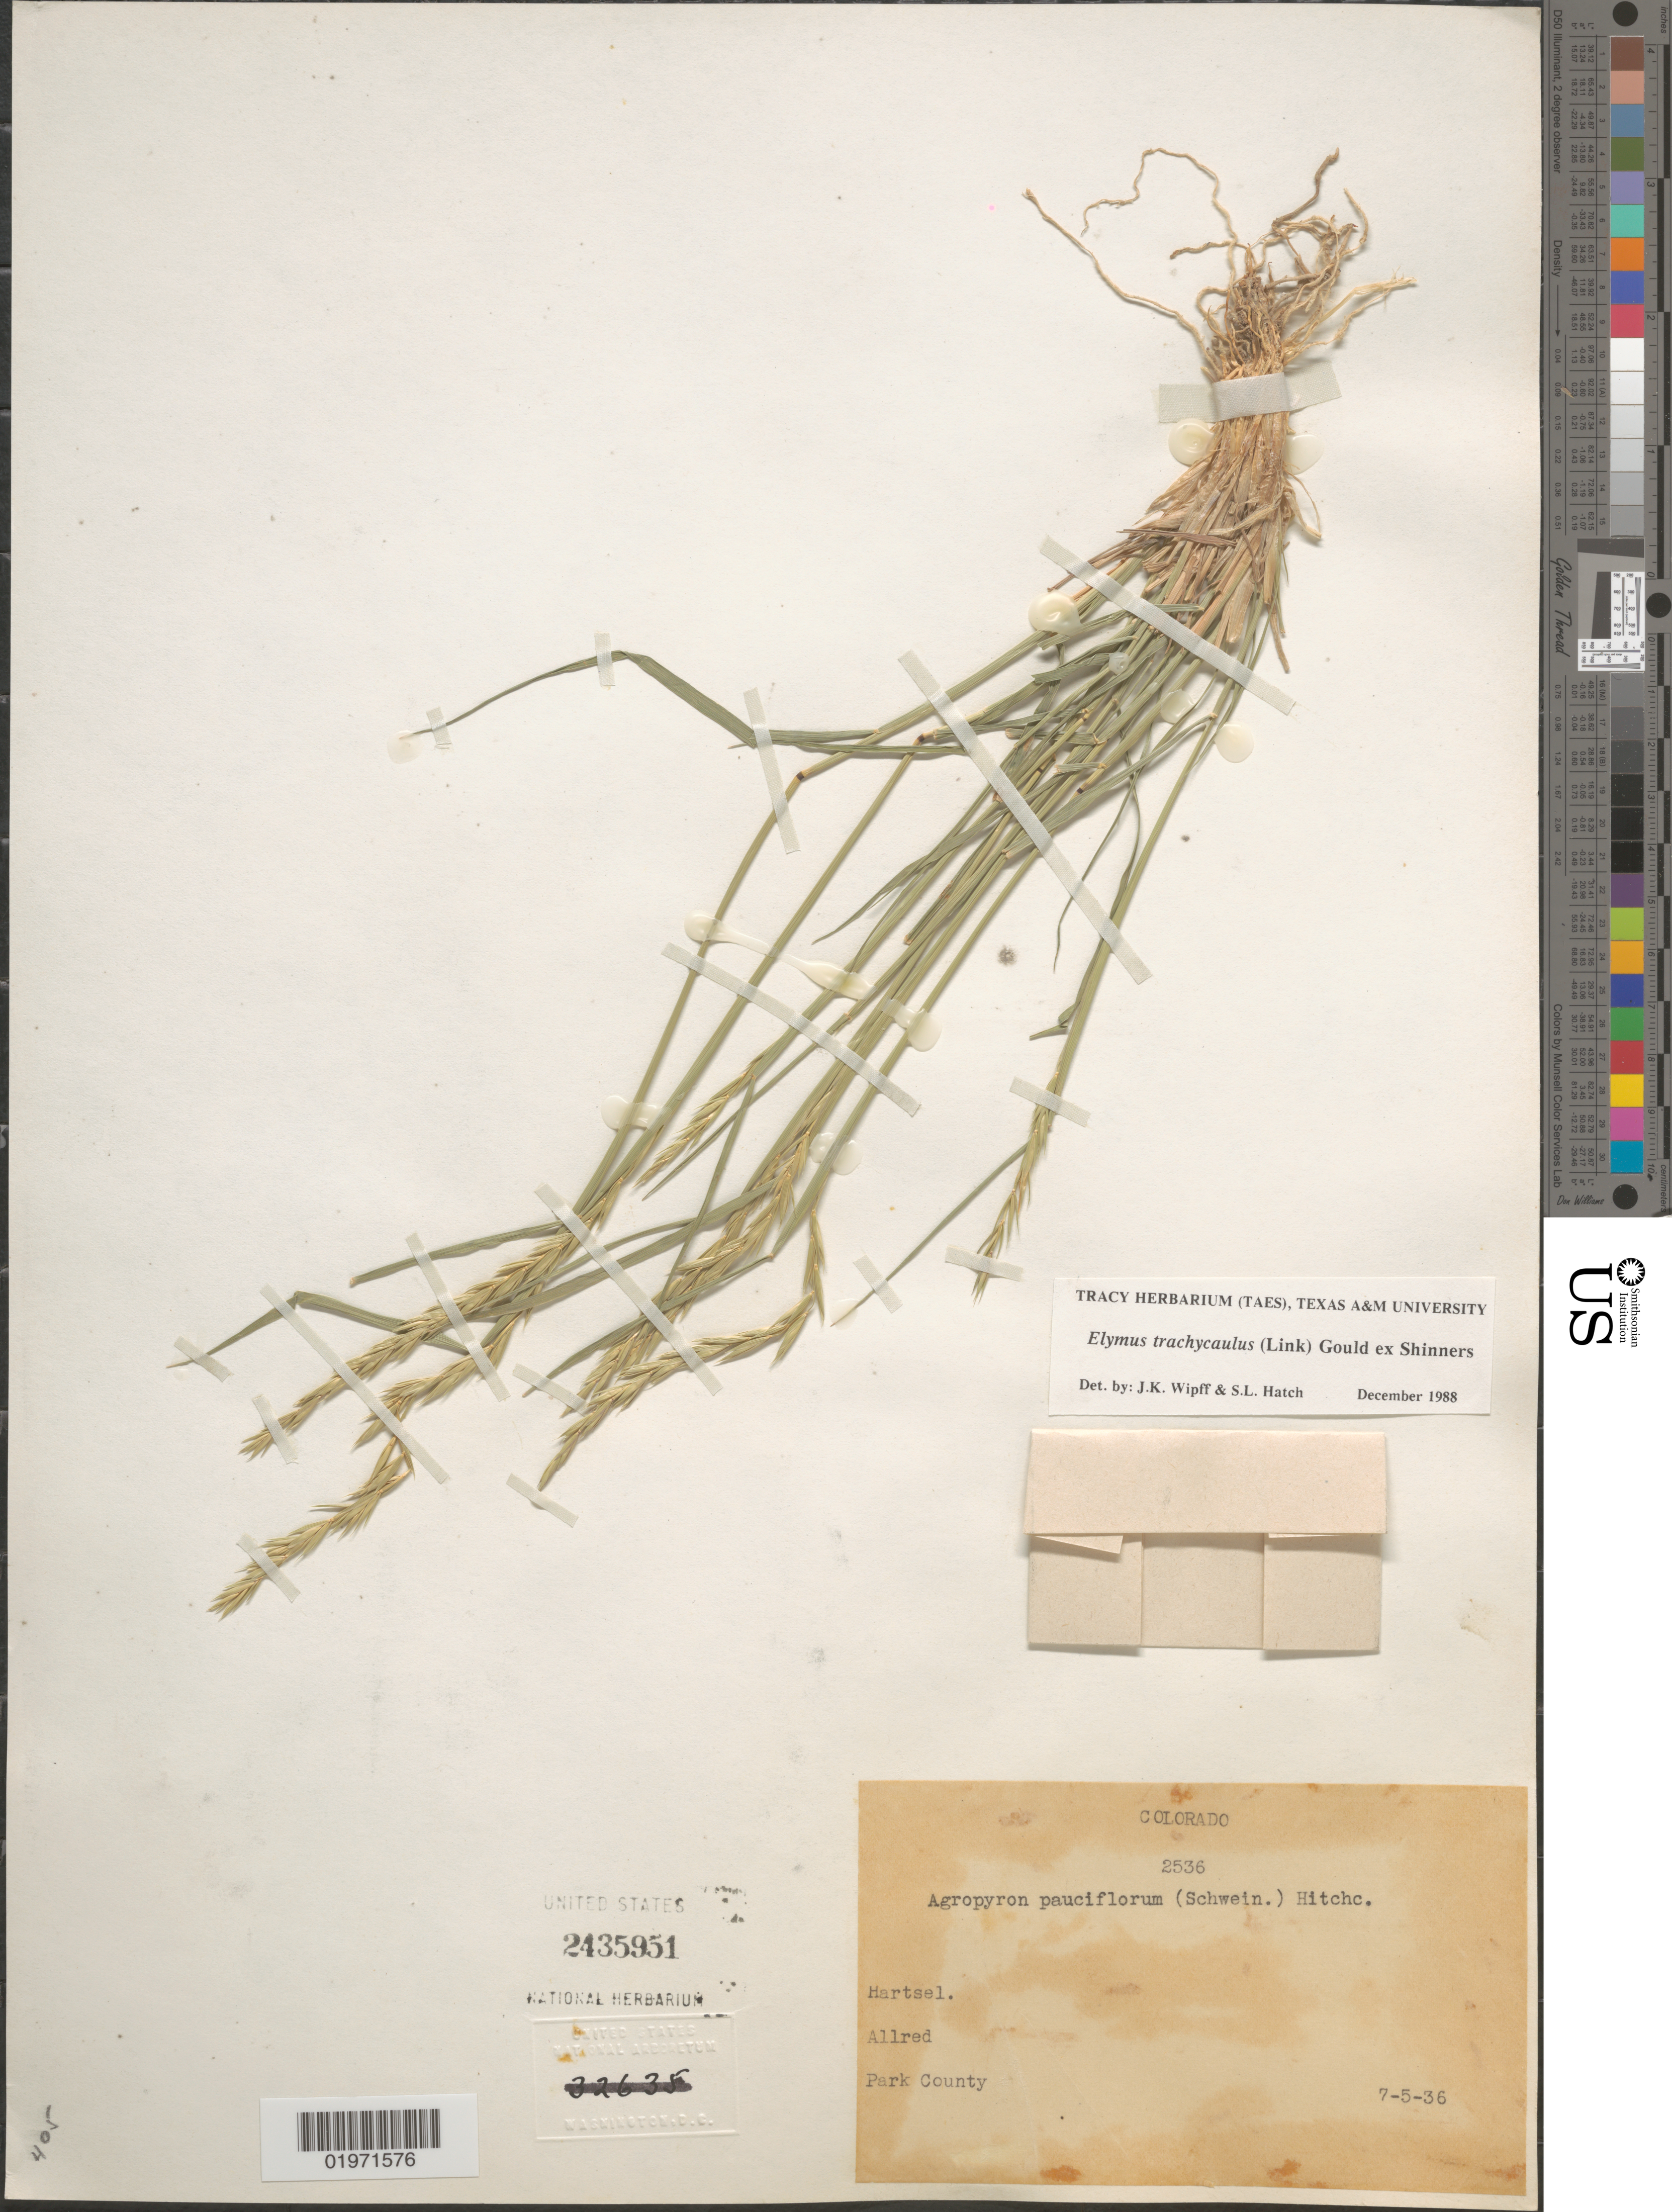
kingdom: Plantae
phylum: Tracheophyta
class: Liliopsida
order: Poales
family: Poaceae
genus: Elymus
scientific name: Elymus trachycaulus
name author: (Link) Gould ex Shinners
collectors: -. Allred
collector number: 2536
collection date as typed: Transcribed d/m/y: 5/7/36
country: United States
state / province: Colorado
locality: Hartsel. Park County.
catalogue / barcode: US 2435951